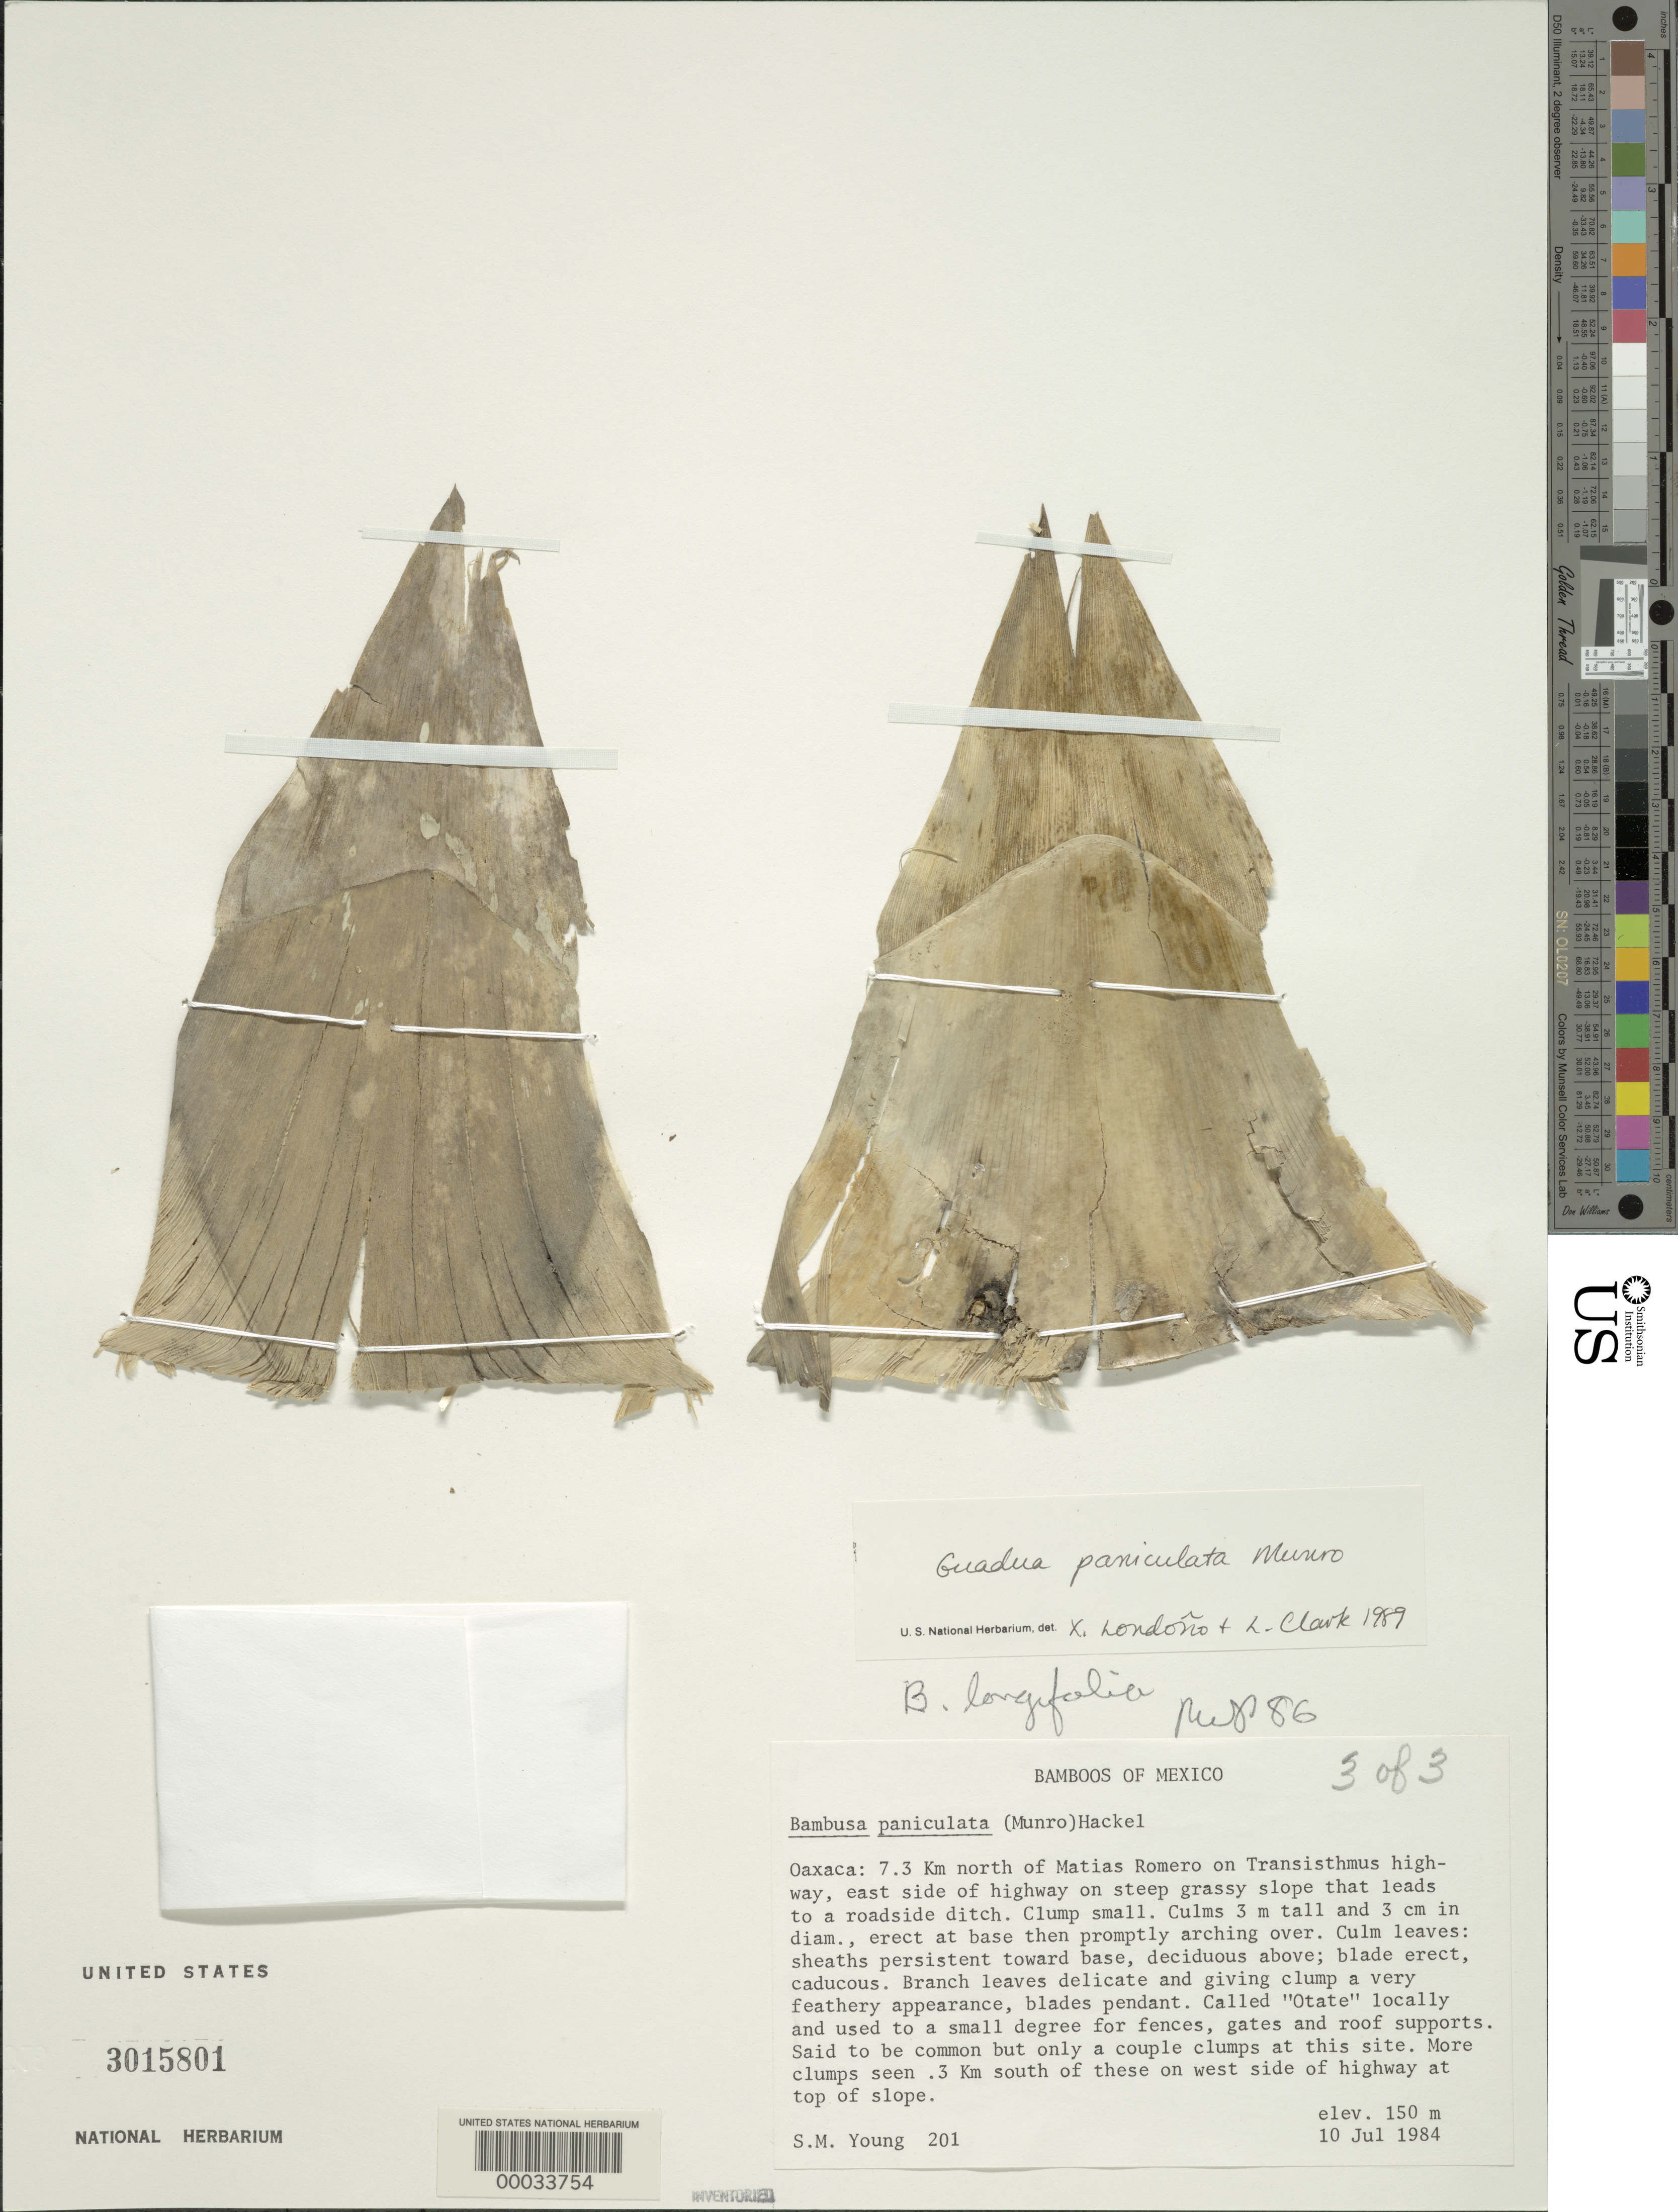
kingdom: Plantae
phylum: Tracheophyta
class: Liliopsida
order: Poales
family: Poaceae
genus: Guadua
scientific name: Guadua refracta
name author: Munro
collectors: S. Young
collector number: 201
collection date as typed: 10 Jul 1984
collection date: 1984-07-10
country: Mexico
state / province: Oaxaca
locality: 7.3 km N of Matias Romero on Transisthmus highway, E side of highway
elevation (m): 150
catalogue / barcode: US 3015801